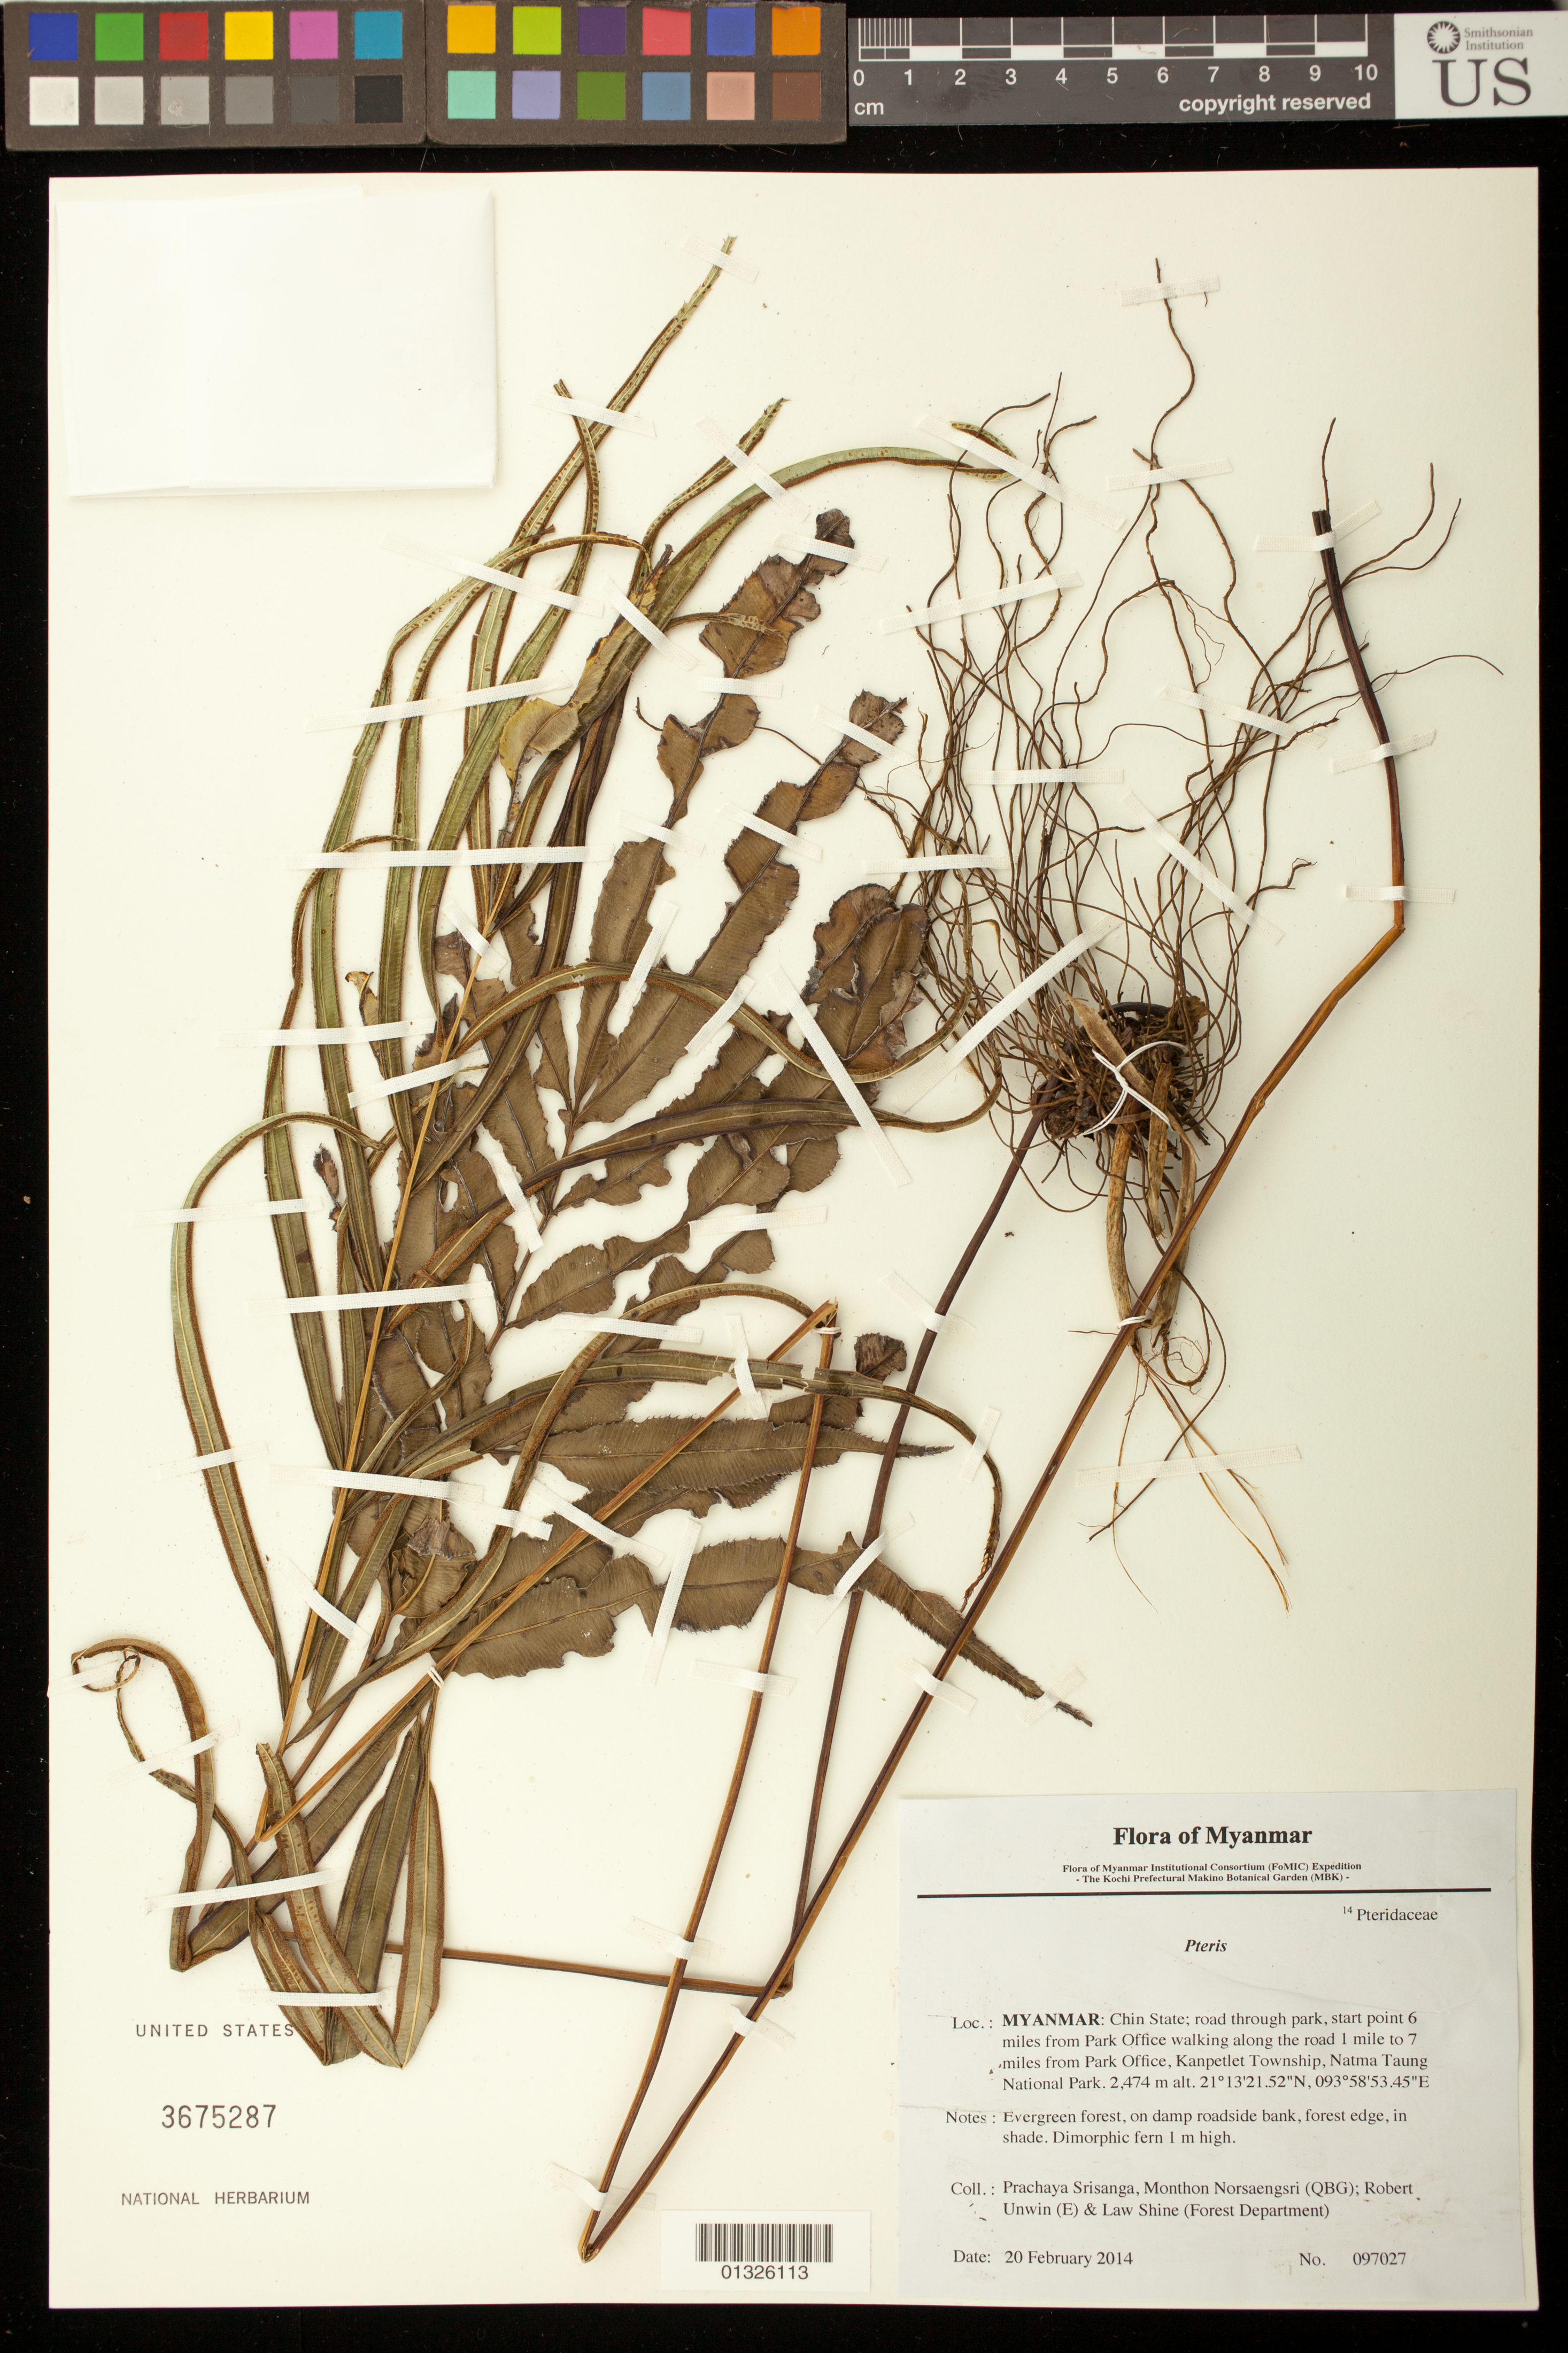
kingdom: Plantae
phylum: Tracheophyta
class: Polypodiopsida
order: Polypodiales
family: Pteridaceae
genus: Pteris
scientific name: Pteris sp.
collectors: P. Srisanga, M. Norsaengsri, R. Unwin & L. Shine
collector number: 97027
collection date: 2014-02-20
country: Myanmar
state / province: Chin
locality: Road through park, start point 6 miles from Park Office walking along the road 1 mile to 7 miles from Park Office, Kanpetlet Township, Natma Taung National Park.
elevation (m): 2474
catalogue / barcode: US 3675287